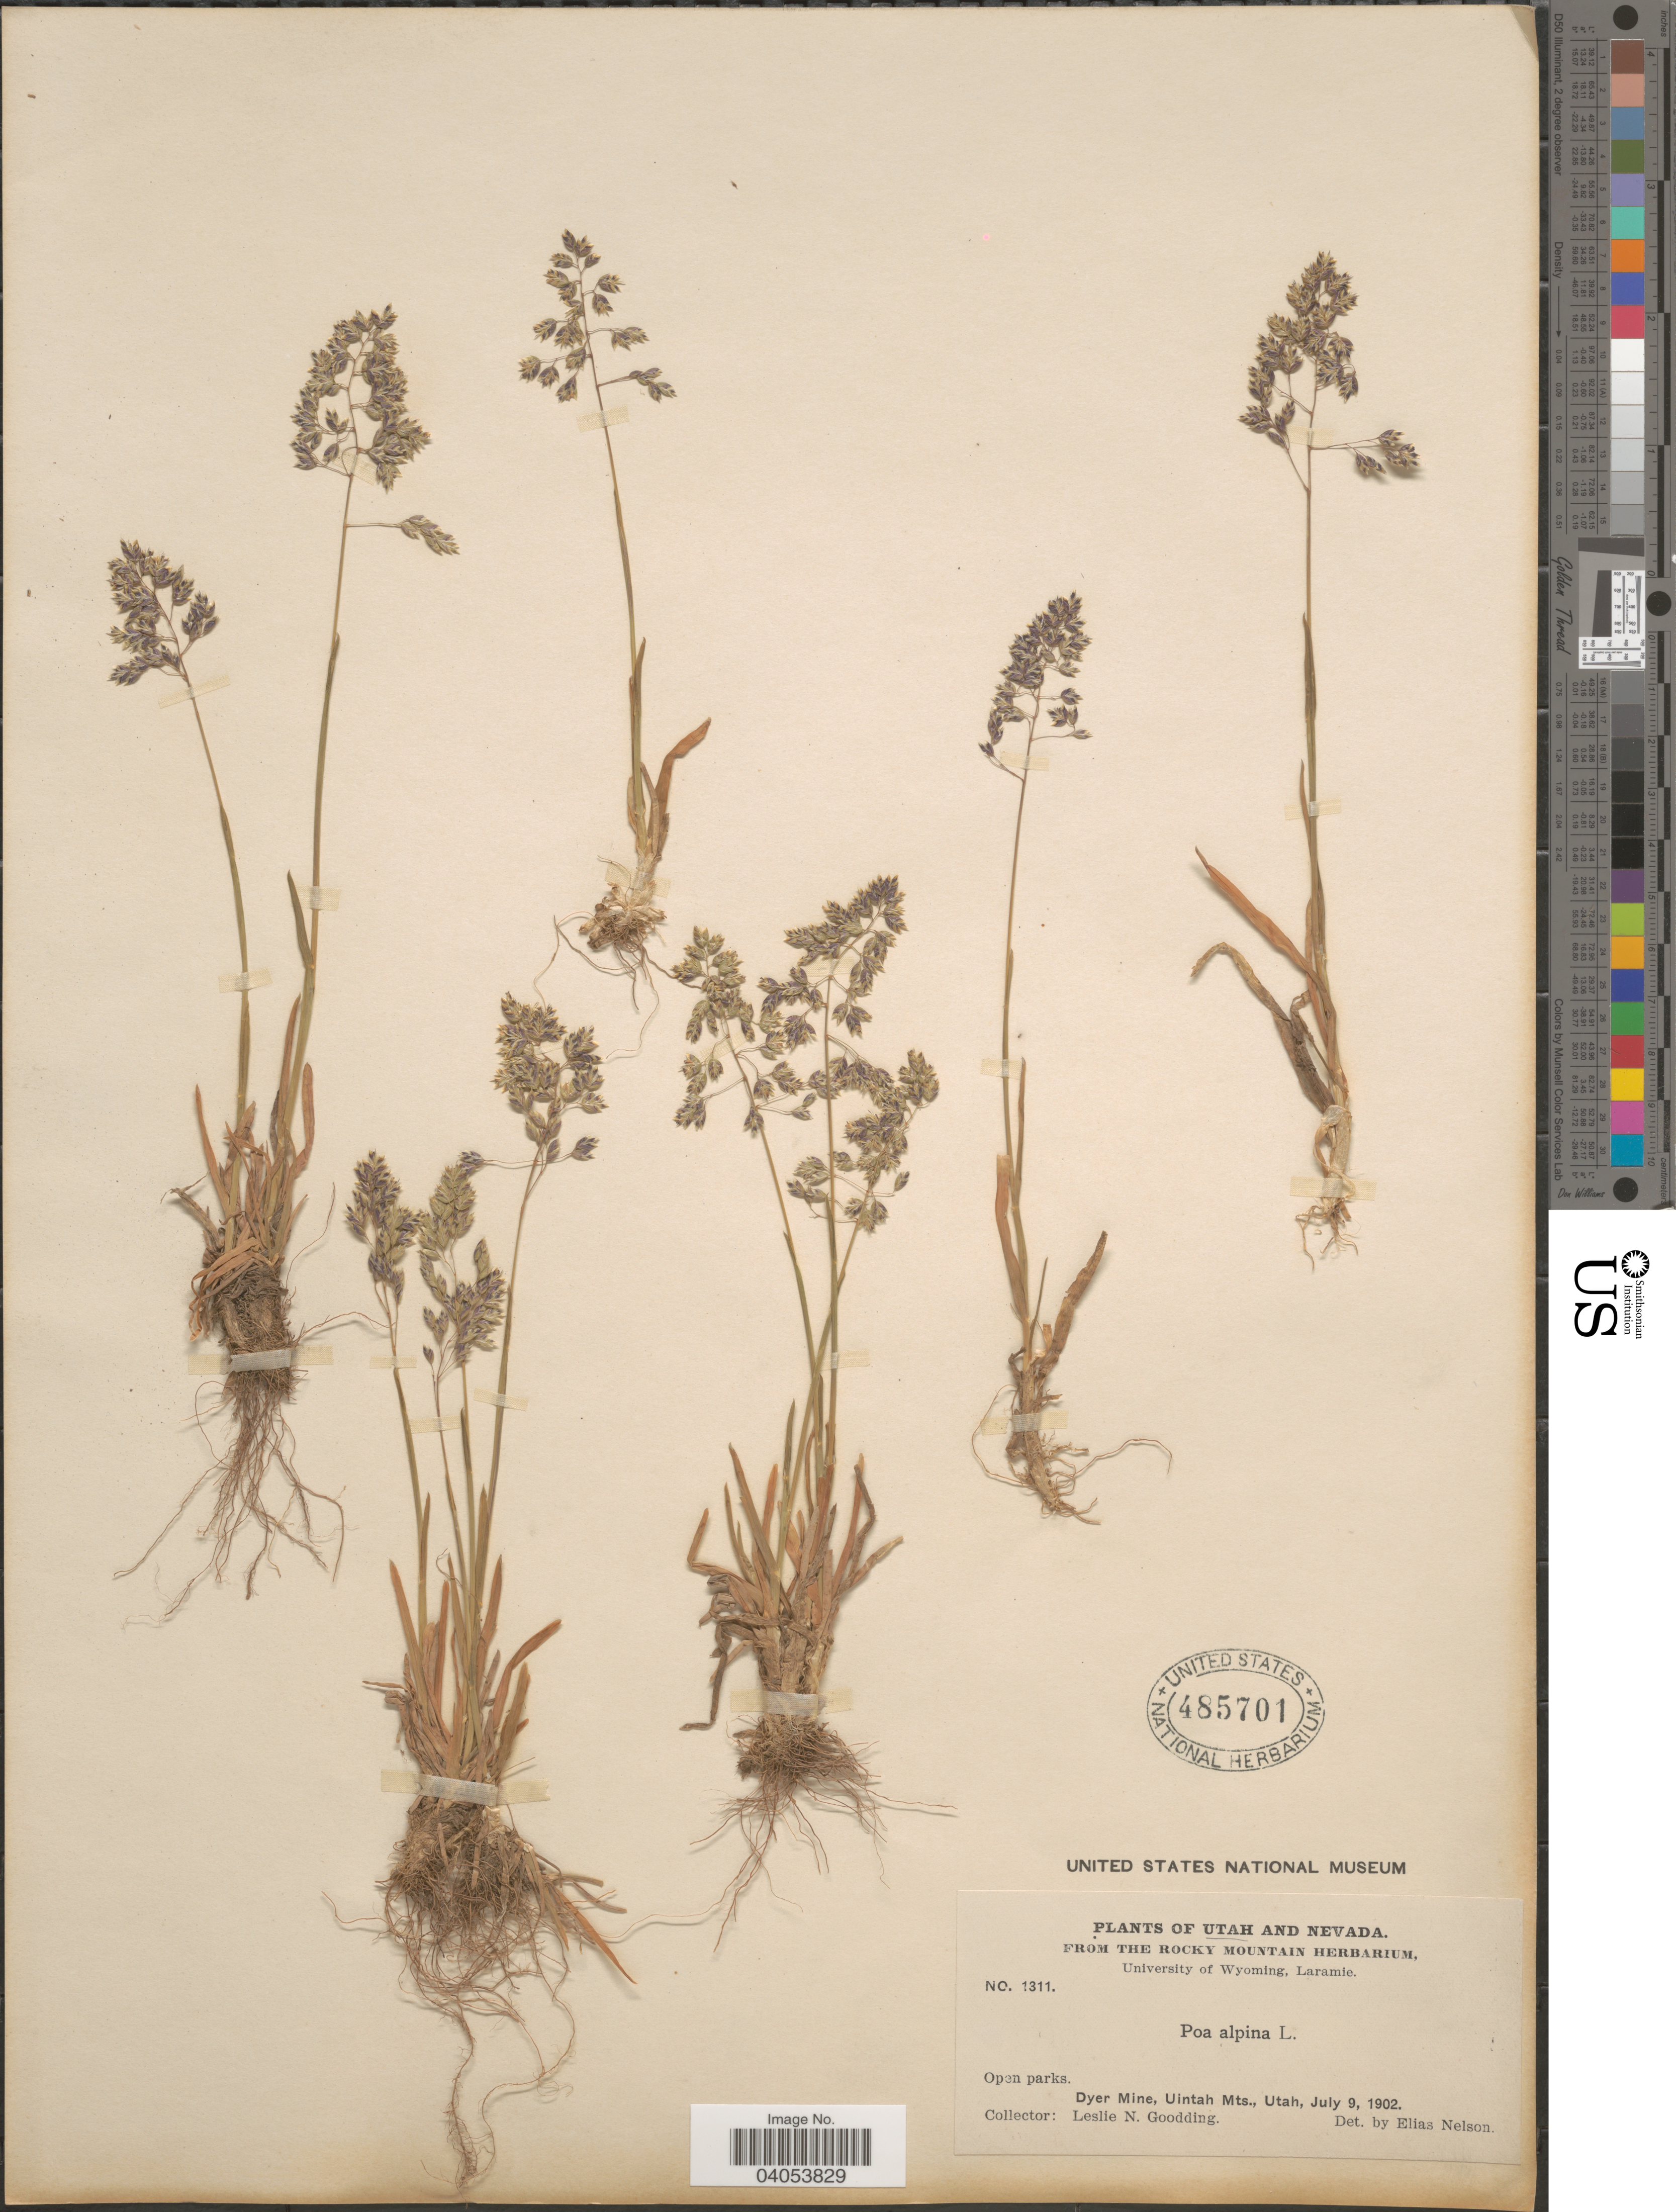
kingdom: Plantae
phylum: Tracheophyta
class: Liliopsida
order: Poales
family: Poaceae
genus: Poa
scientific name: Poa alpina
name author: L.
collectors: L. N. Goodding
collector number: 1311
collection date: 1902-07-09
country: United States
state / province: Utah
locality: Dyer Mine, Uintah Mts.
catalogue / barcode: US 485701